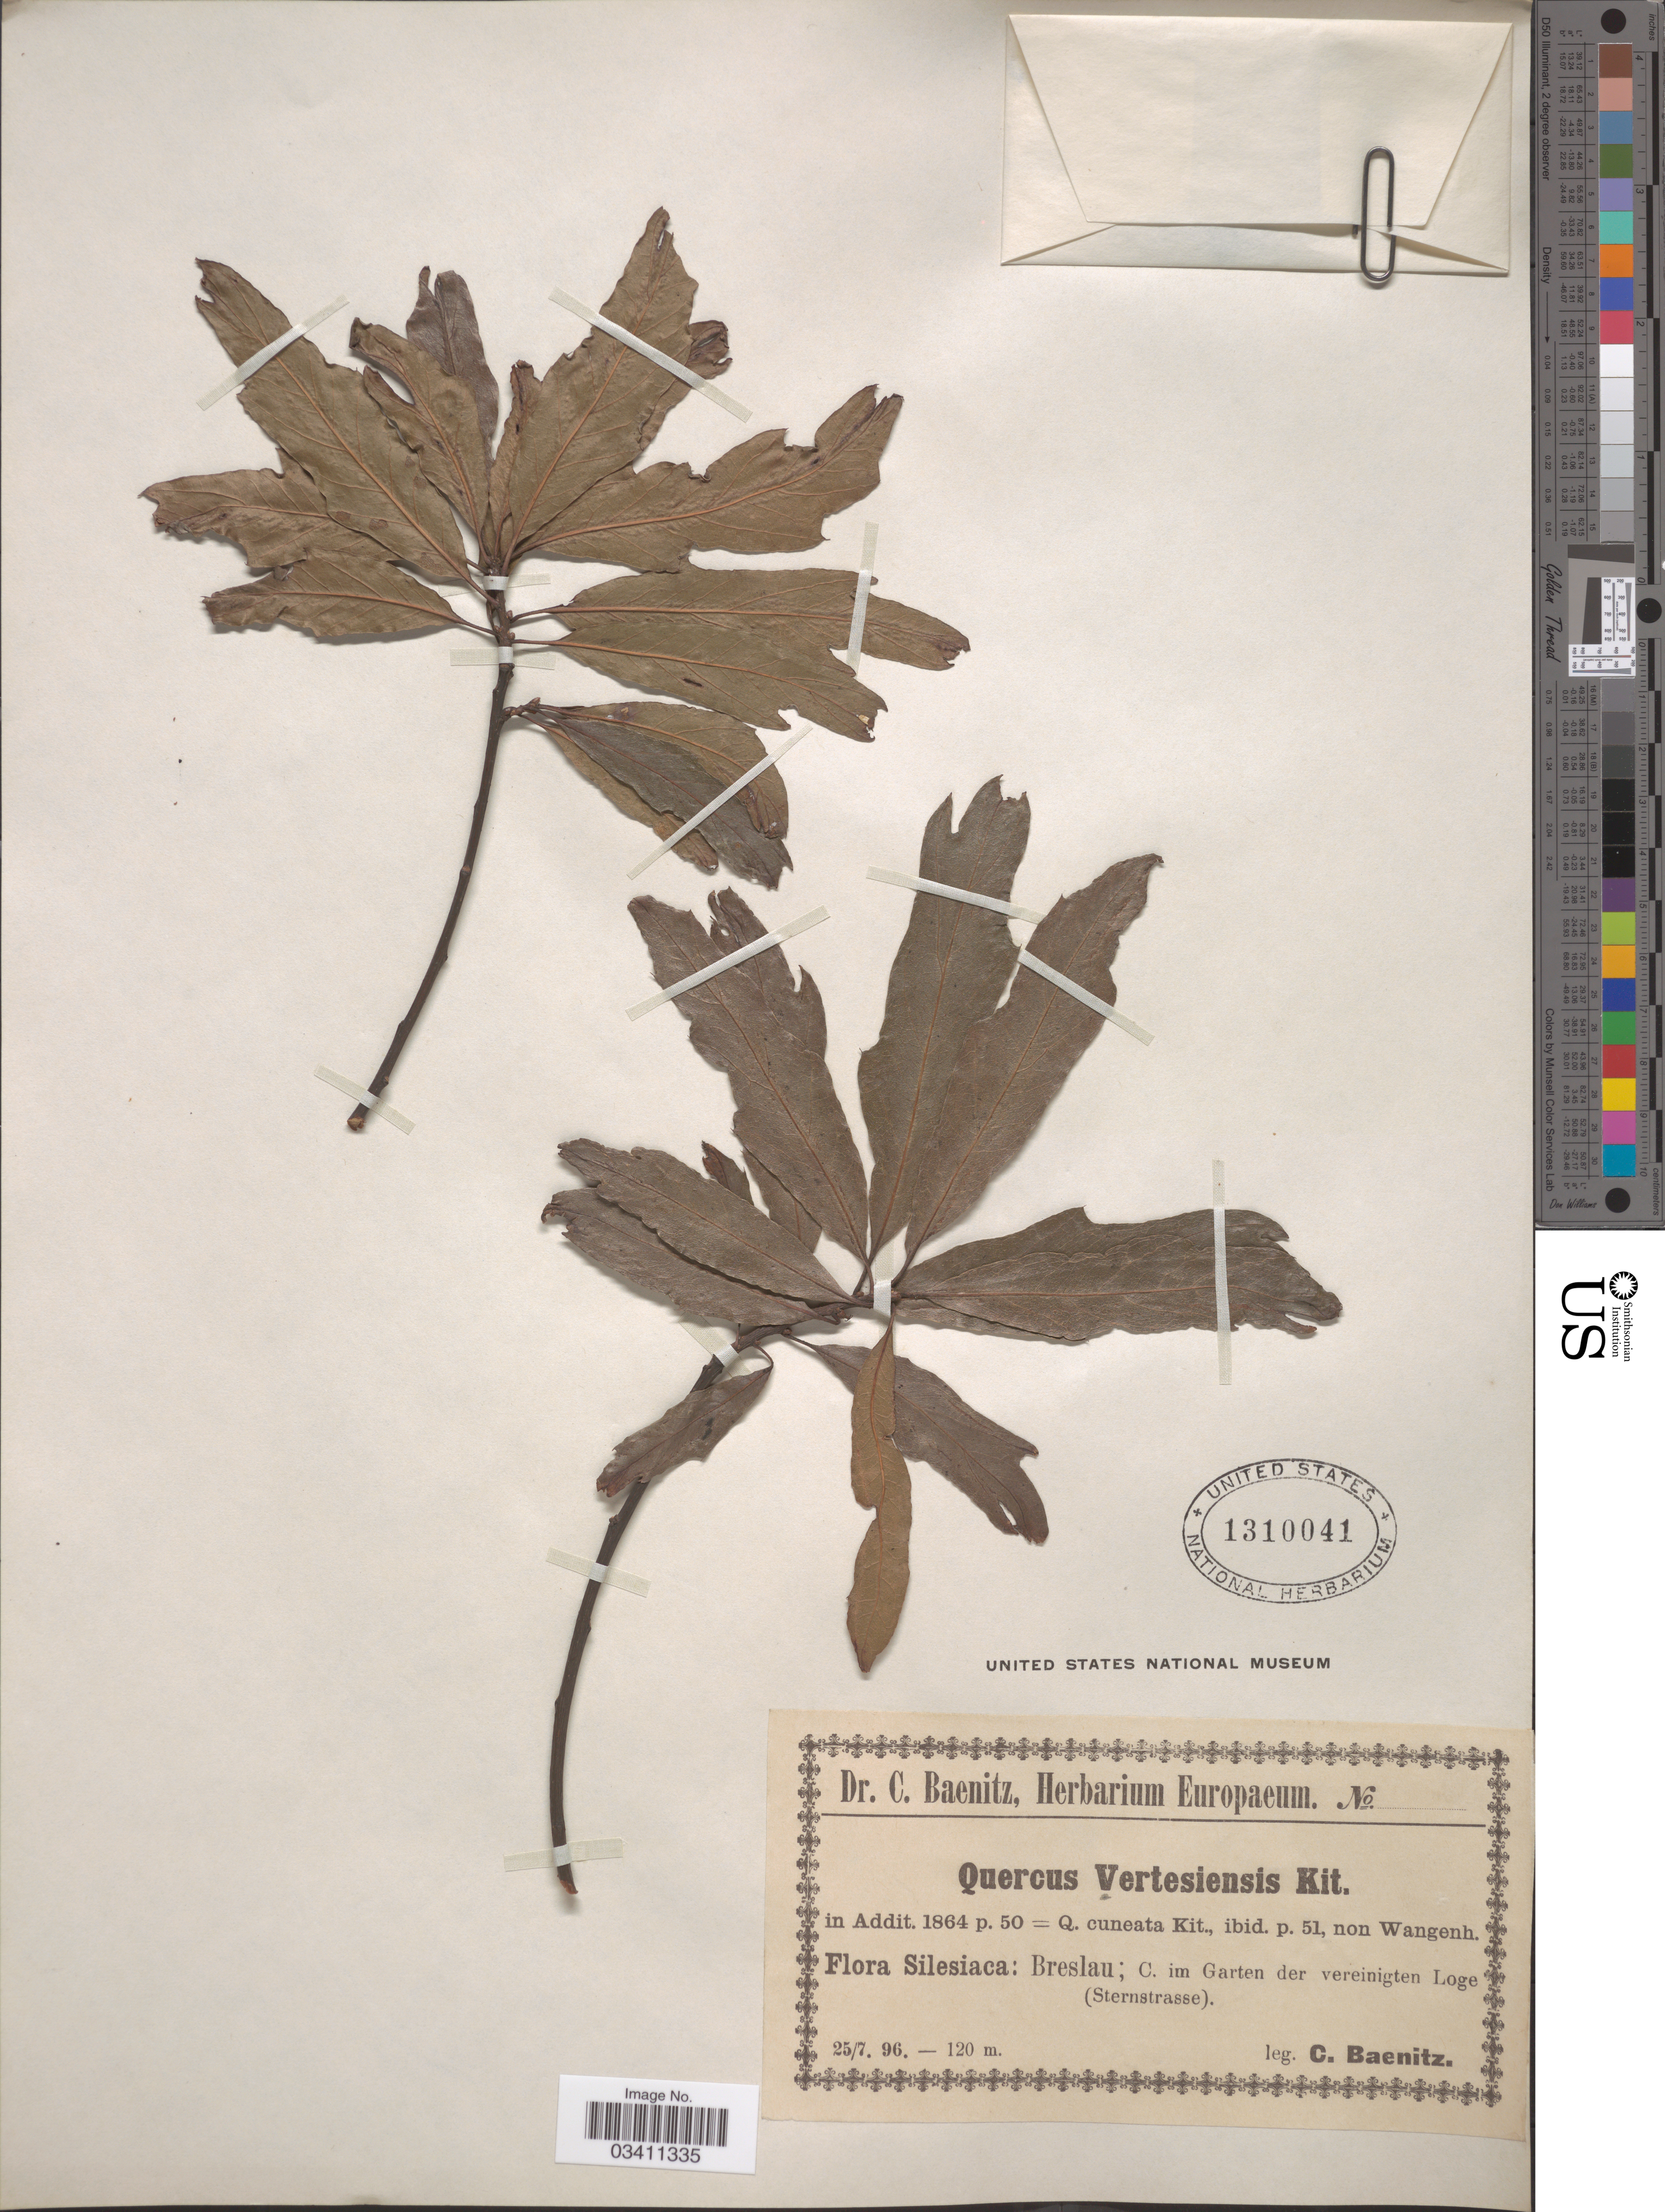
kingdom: Plantae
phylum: Tracheophyta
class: Magnoliopsida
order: Fagales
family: Fagaceae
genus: Quercus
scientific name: Quercus vertesiensis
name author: Kit.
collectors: C. G. Baenitz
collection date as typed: Transcribed d/m/y: 25/7/96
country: Poland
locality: Silesiaca: Breslau; C. im Garten der vereinigten Loge (Sternstrasse).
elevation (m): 120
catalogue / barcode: US 1310041